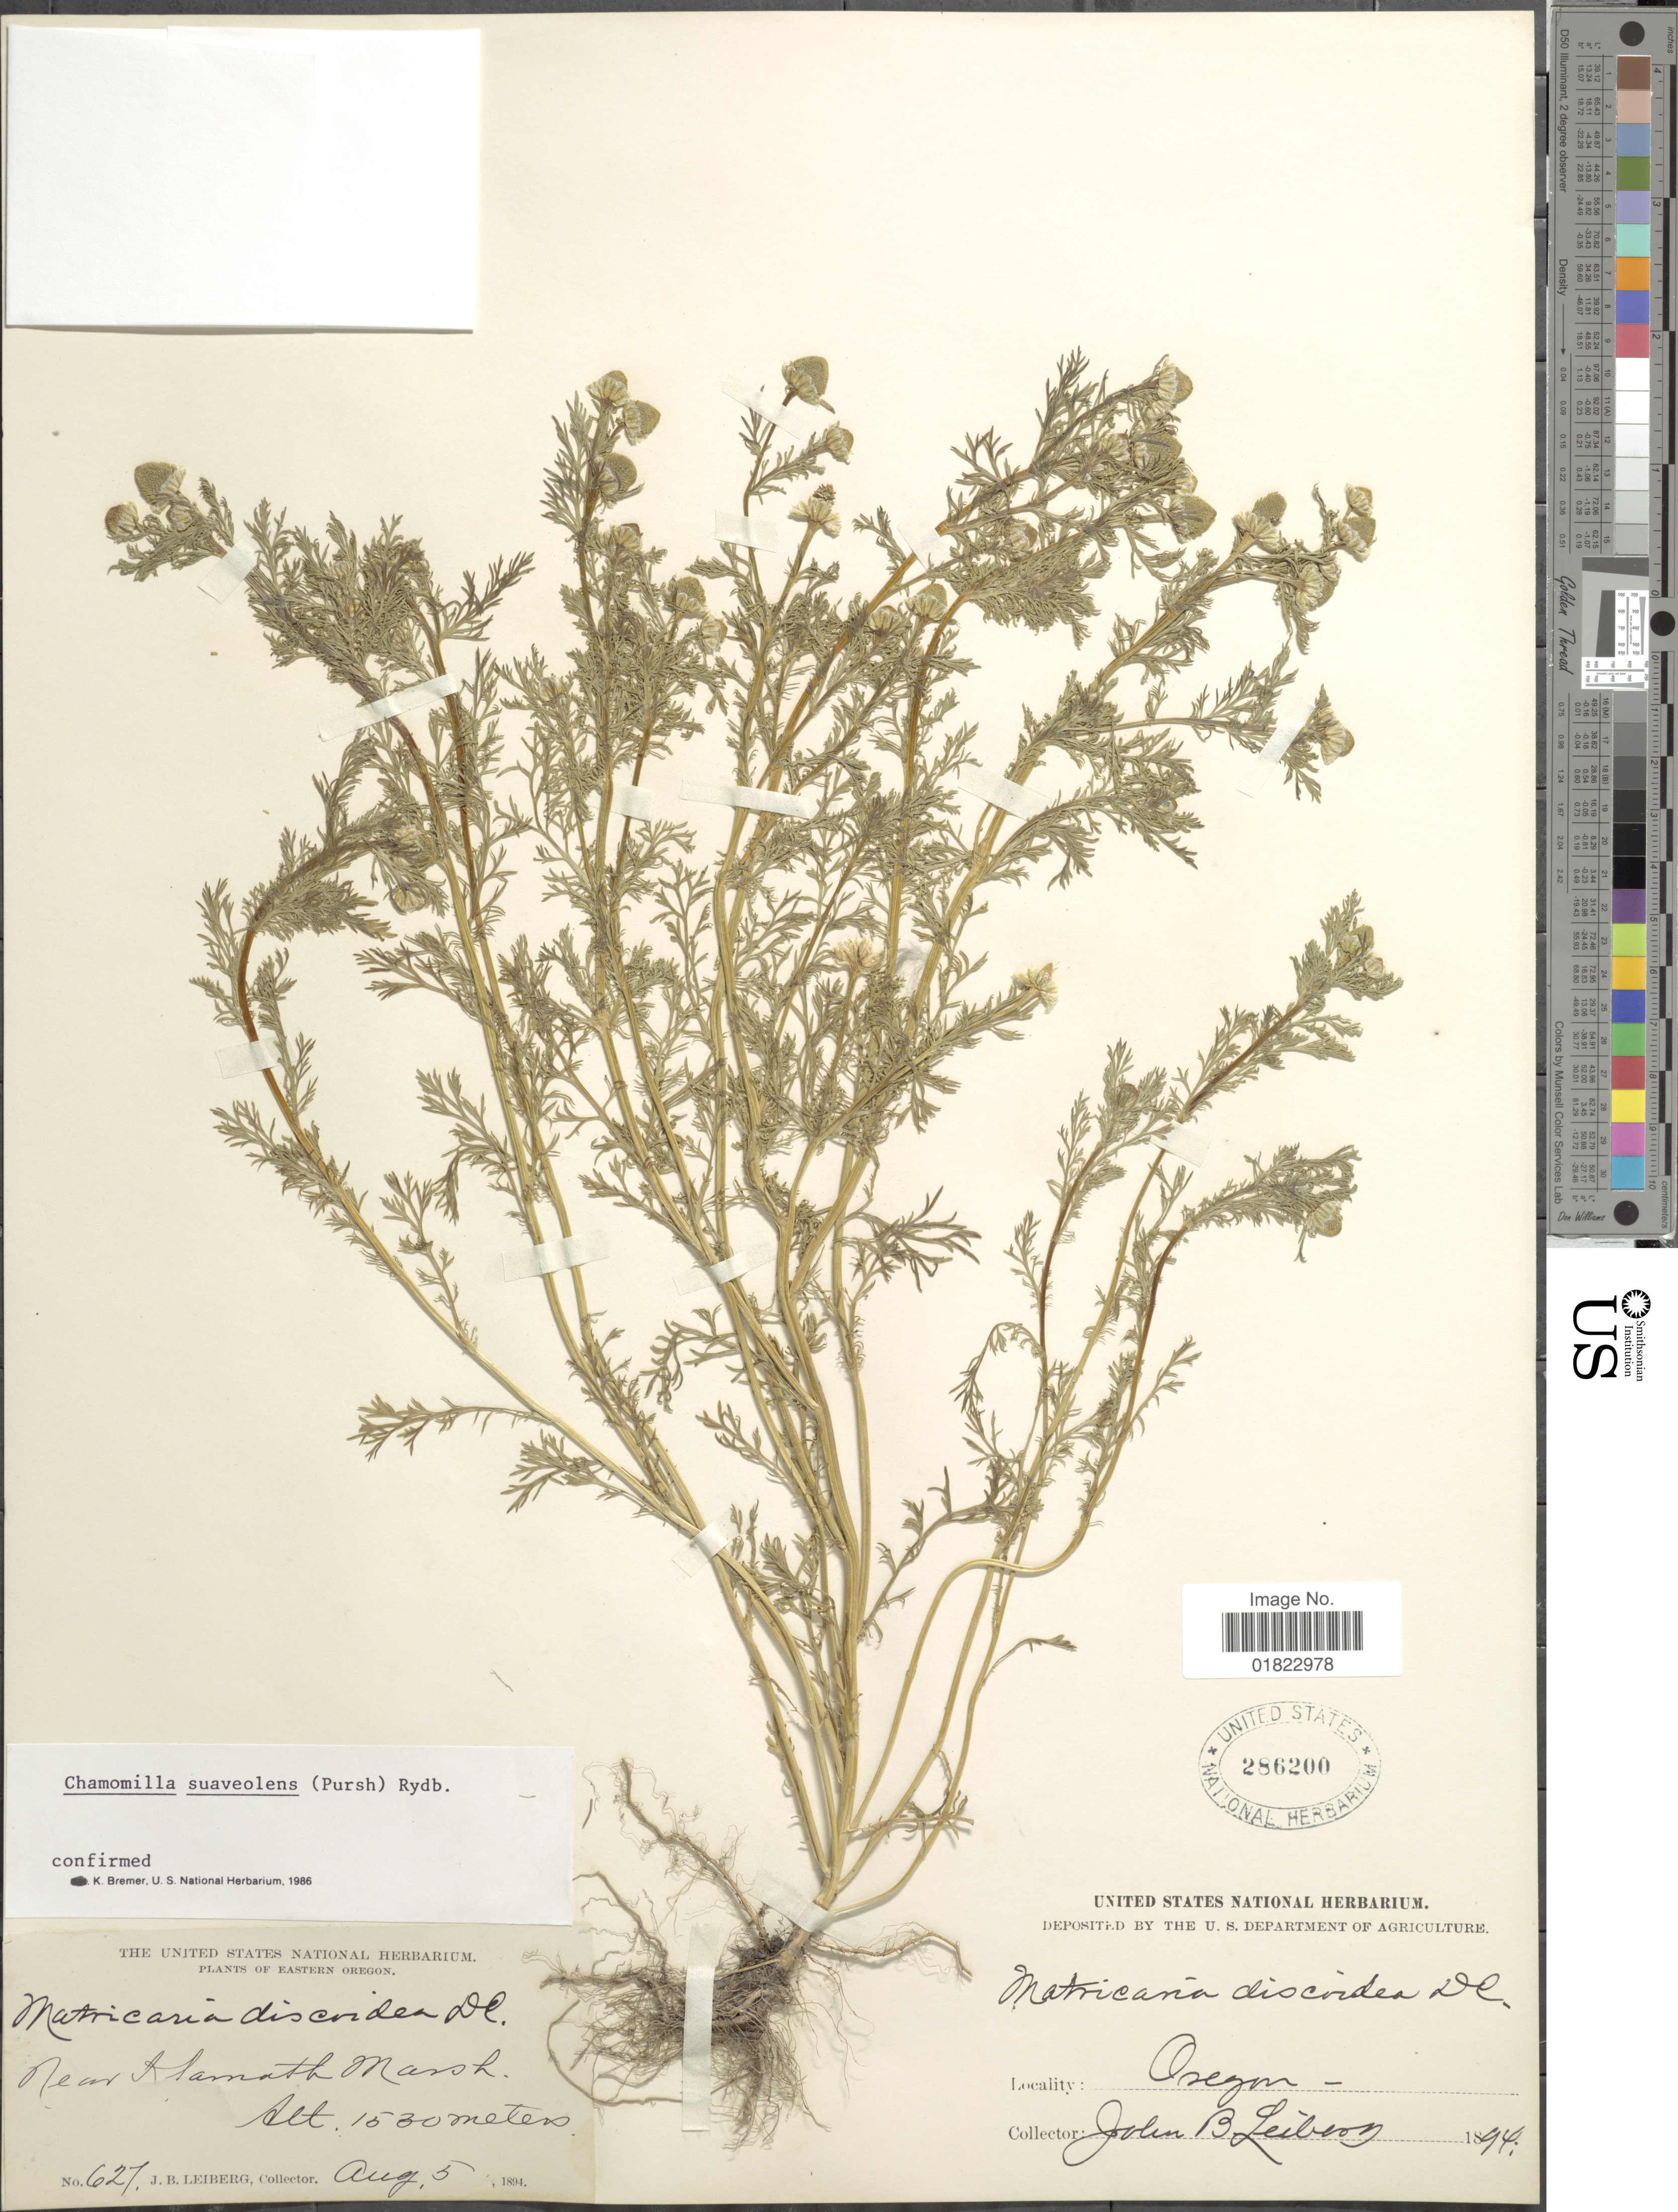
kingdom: Plantae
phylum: Tracheophyta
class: Magnoliopsida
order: Asterales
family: Asteraceae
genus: Matricaria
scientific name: Matricaria matricarioides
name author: (Less.) Porter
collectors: J. B. Leiberg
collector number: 627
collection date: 1894-08-05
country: United States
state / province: Oregon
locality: Eastern Orgeon, Near Klamath Marsh.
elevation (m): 1530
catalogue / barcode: US 286200